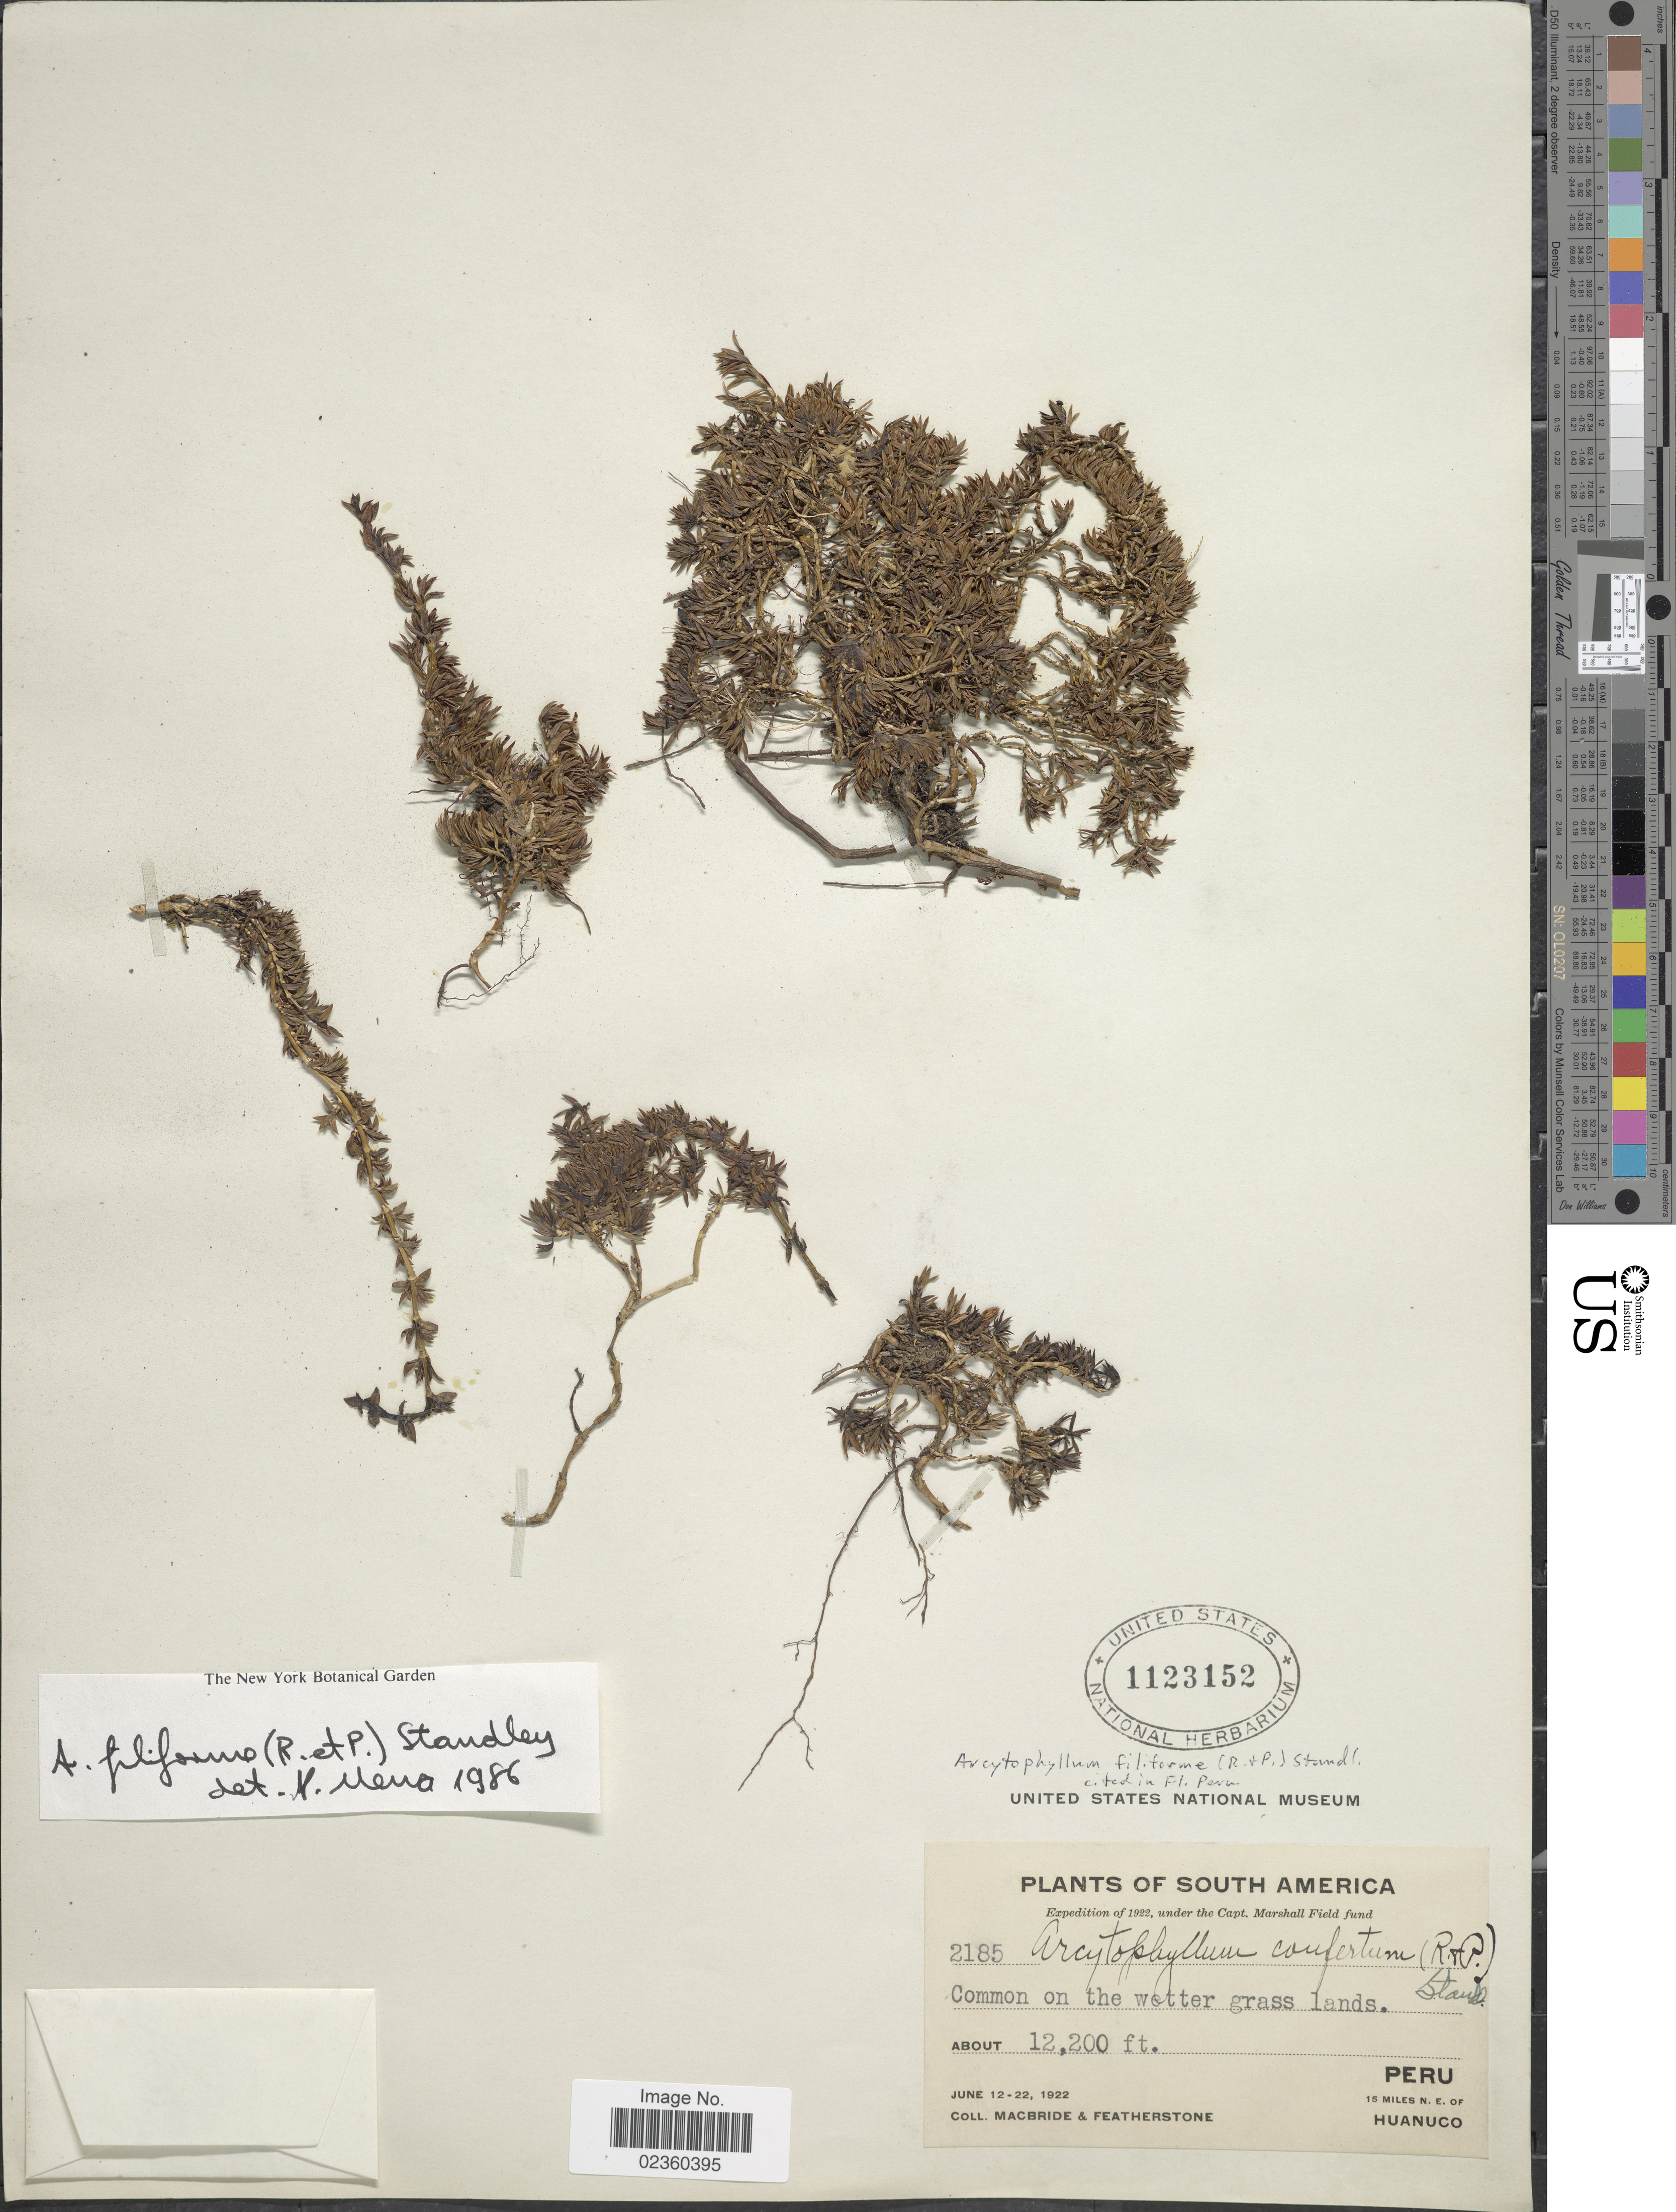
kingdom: Plantae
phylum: Tracheophyta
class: Magnoliopsida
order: Gentianales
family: Rubiaceae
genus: Arcytophyllum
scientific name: Arcytophyllum filiforme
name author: (Ruiz & Pav.) Standl.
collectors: Macbride, -- & -. Featherstone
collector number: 2185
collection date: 1922-06-12/1922-06-22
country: Peru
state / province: Huánuco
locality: Common on the wetter grass lands, 15 miles N.E. of Huanuco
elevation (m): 3719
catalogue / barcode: US 1123152